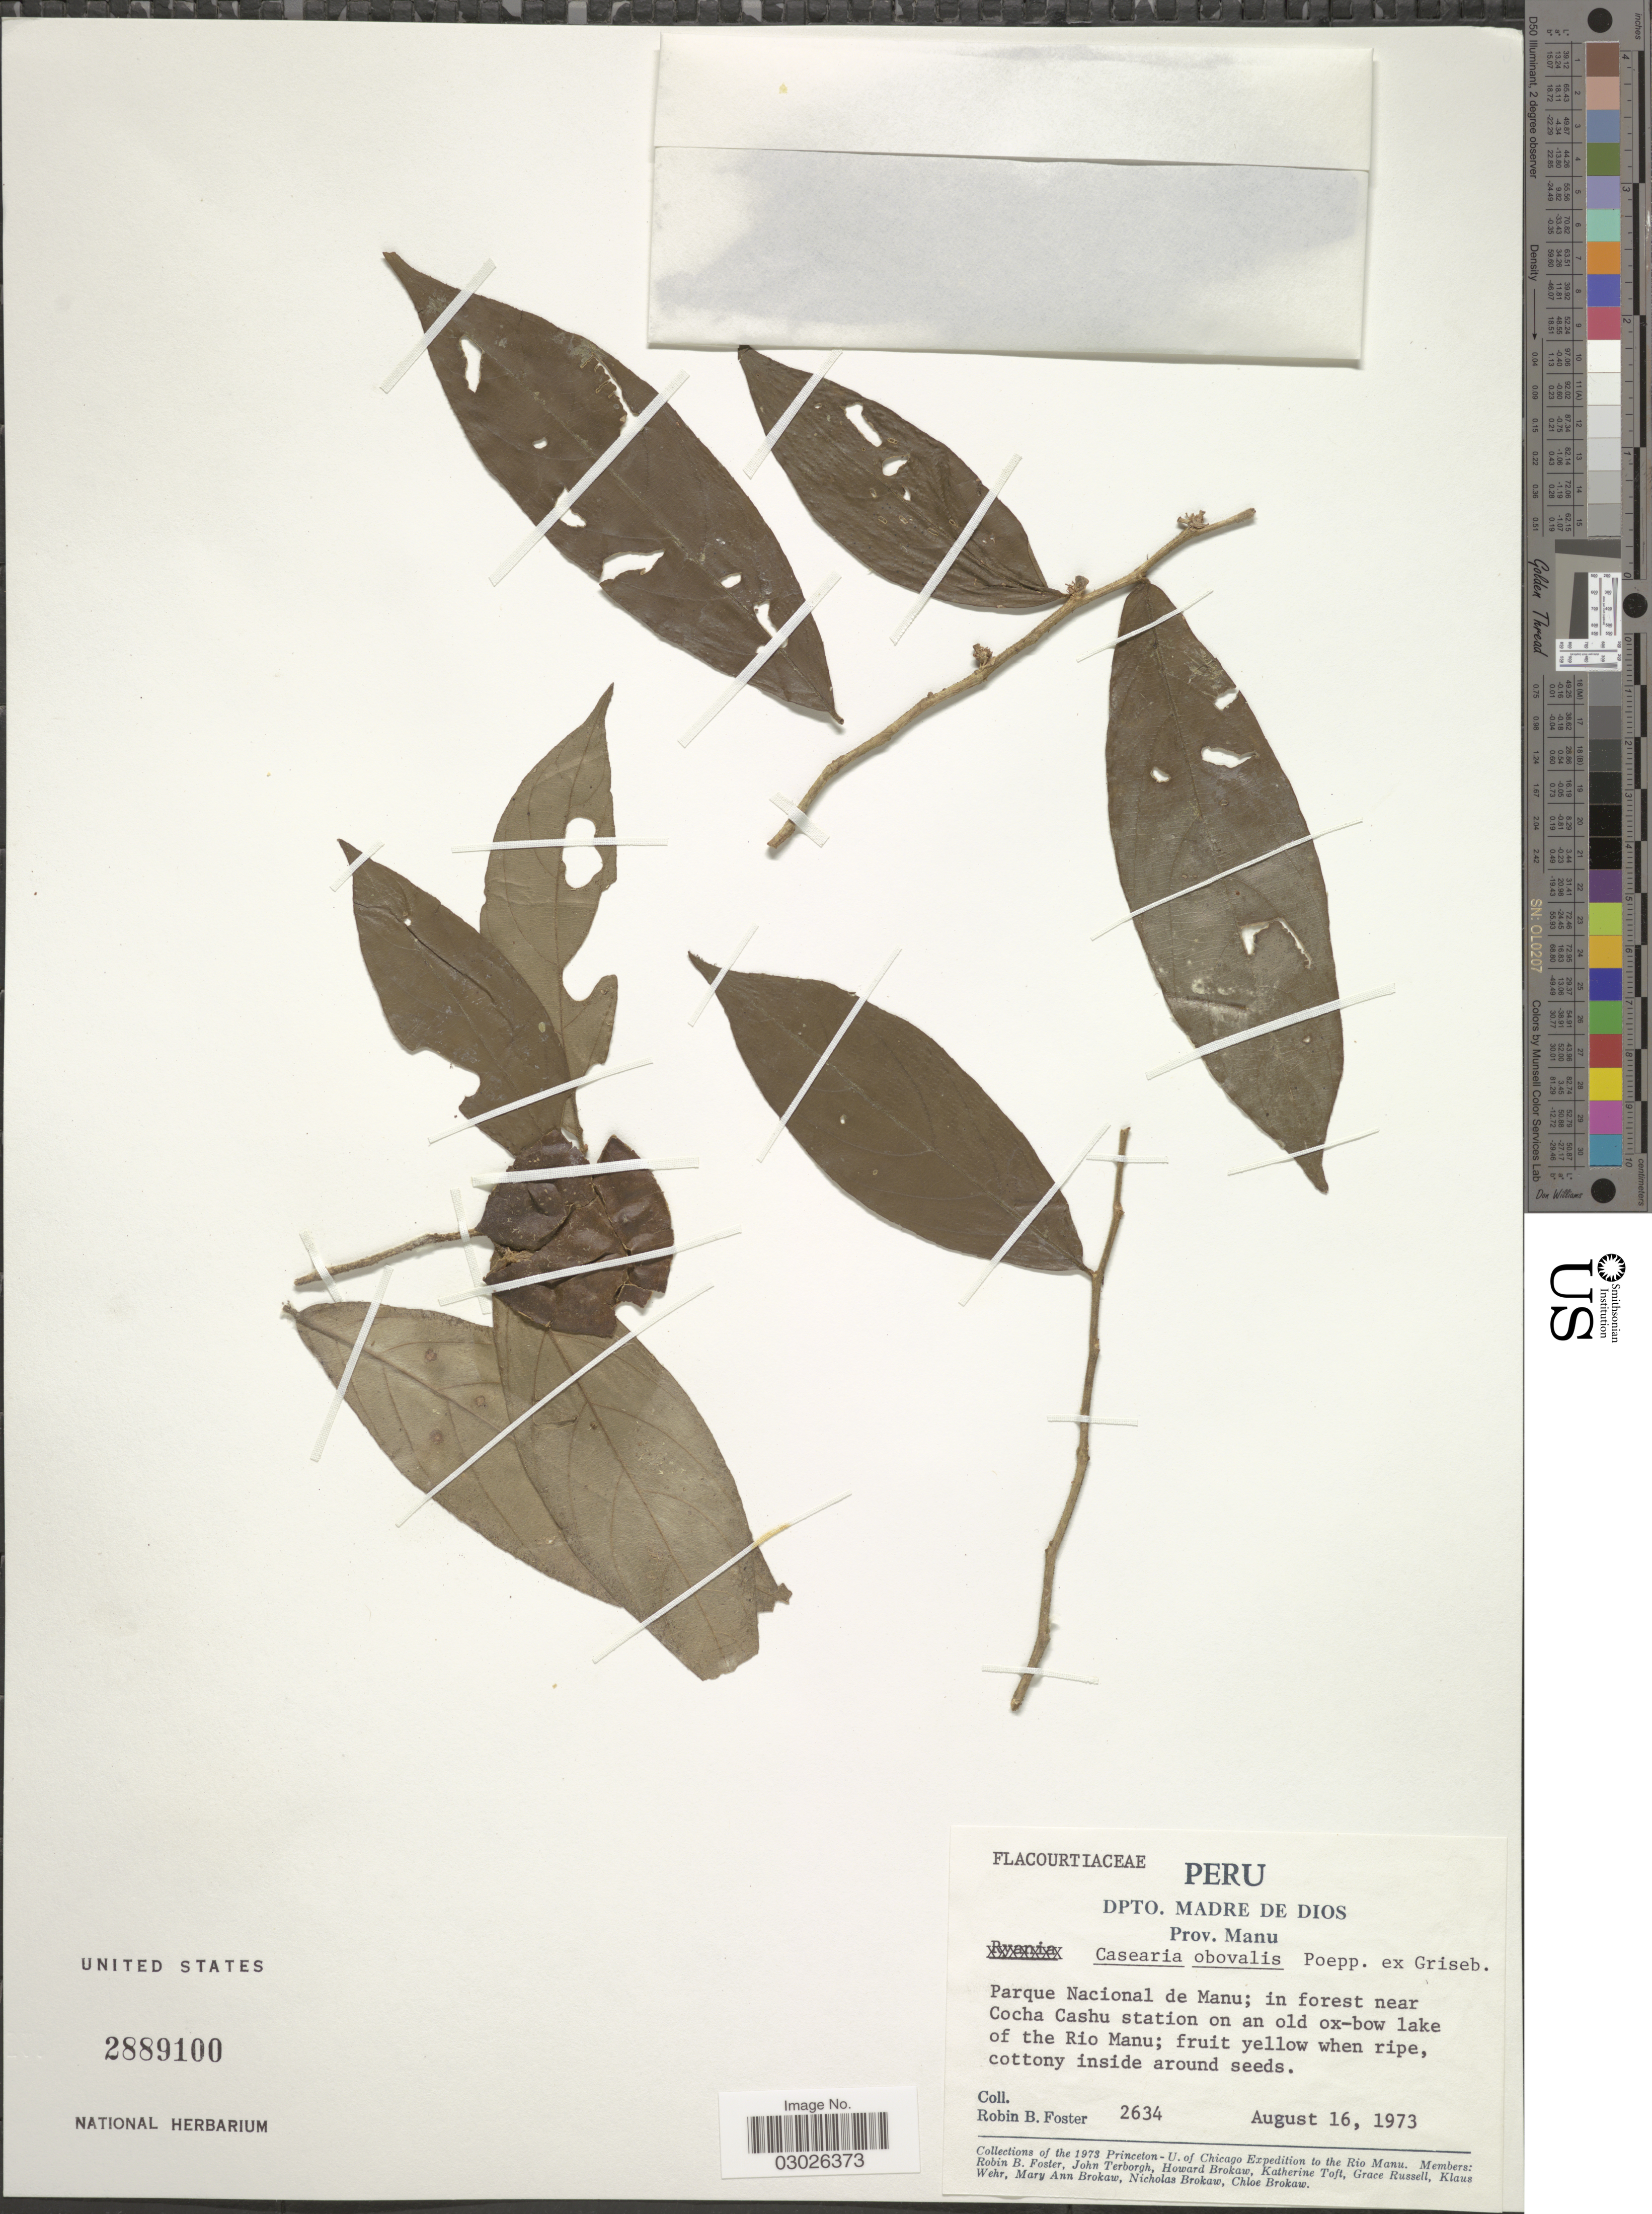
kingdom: Plantae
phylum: Tracheophyta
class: Magnoliopsida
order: Malpighiales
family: Salicaceae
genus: Casearia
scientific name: Casearia obovalis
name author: Poepp. ex Griseb.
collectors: R. B. Foster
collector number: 2634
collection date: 1973-08-16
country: Peru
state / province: Madre de Dios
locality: Dpto. Madre de Dios. Prov. Manu. Parque Nacional de Manu; in forest near Cocha Cashu station on an old ox-bow lake of the Rio Manu.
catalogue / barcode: US 2889100